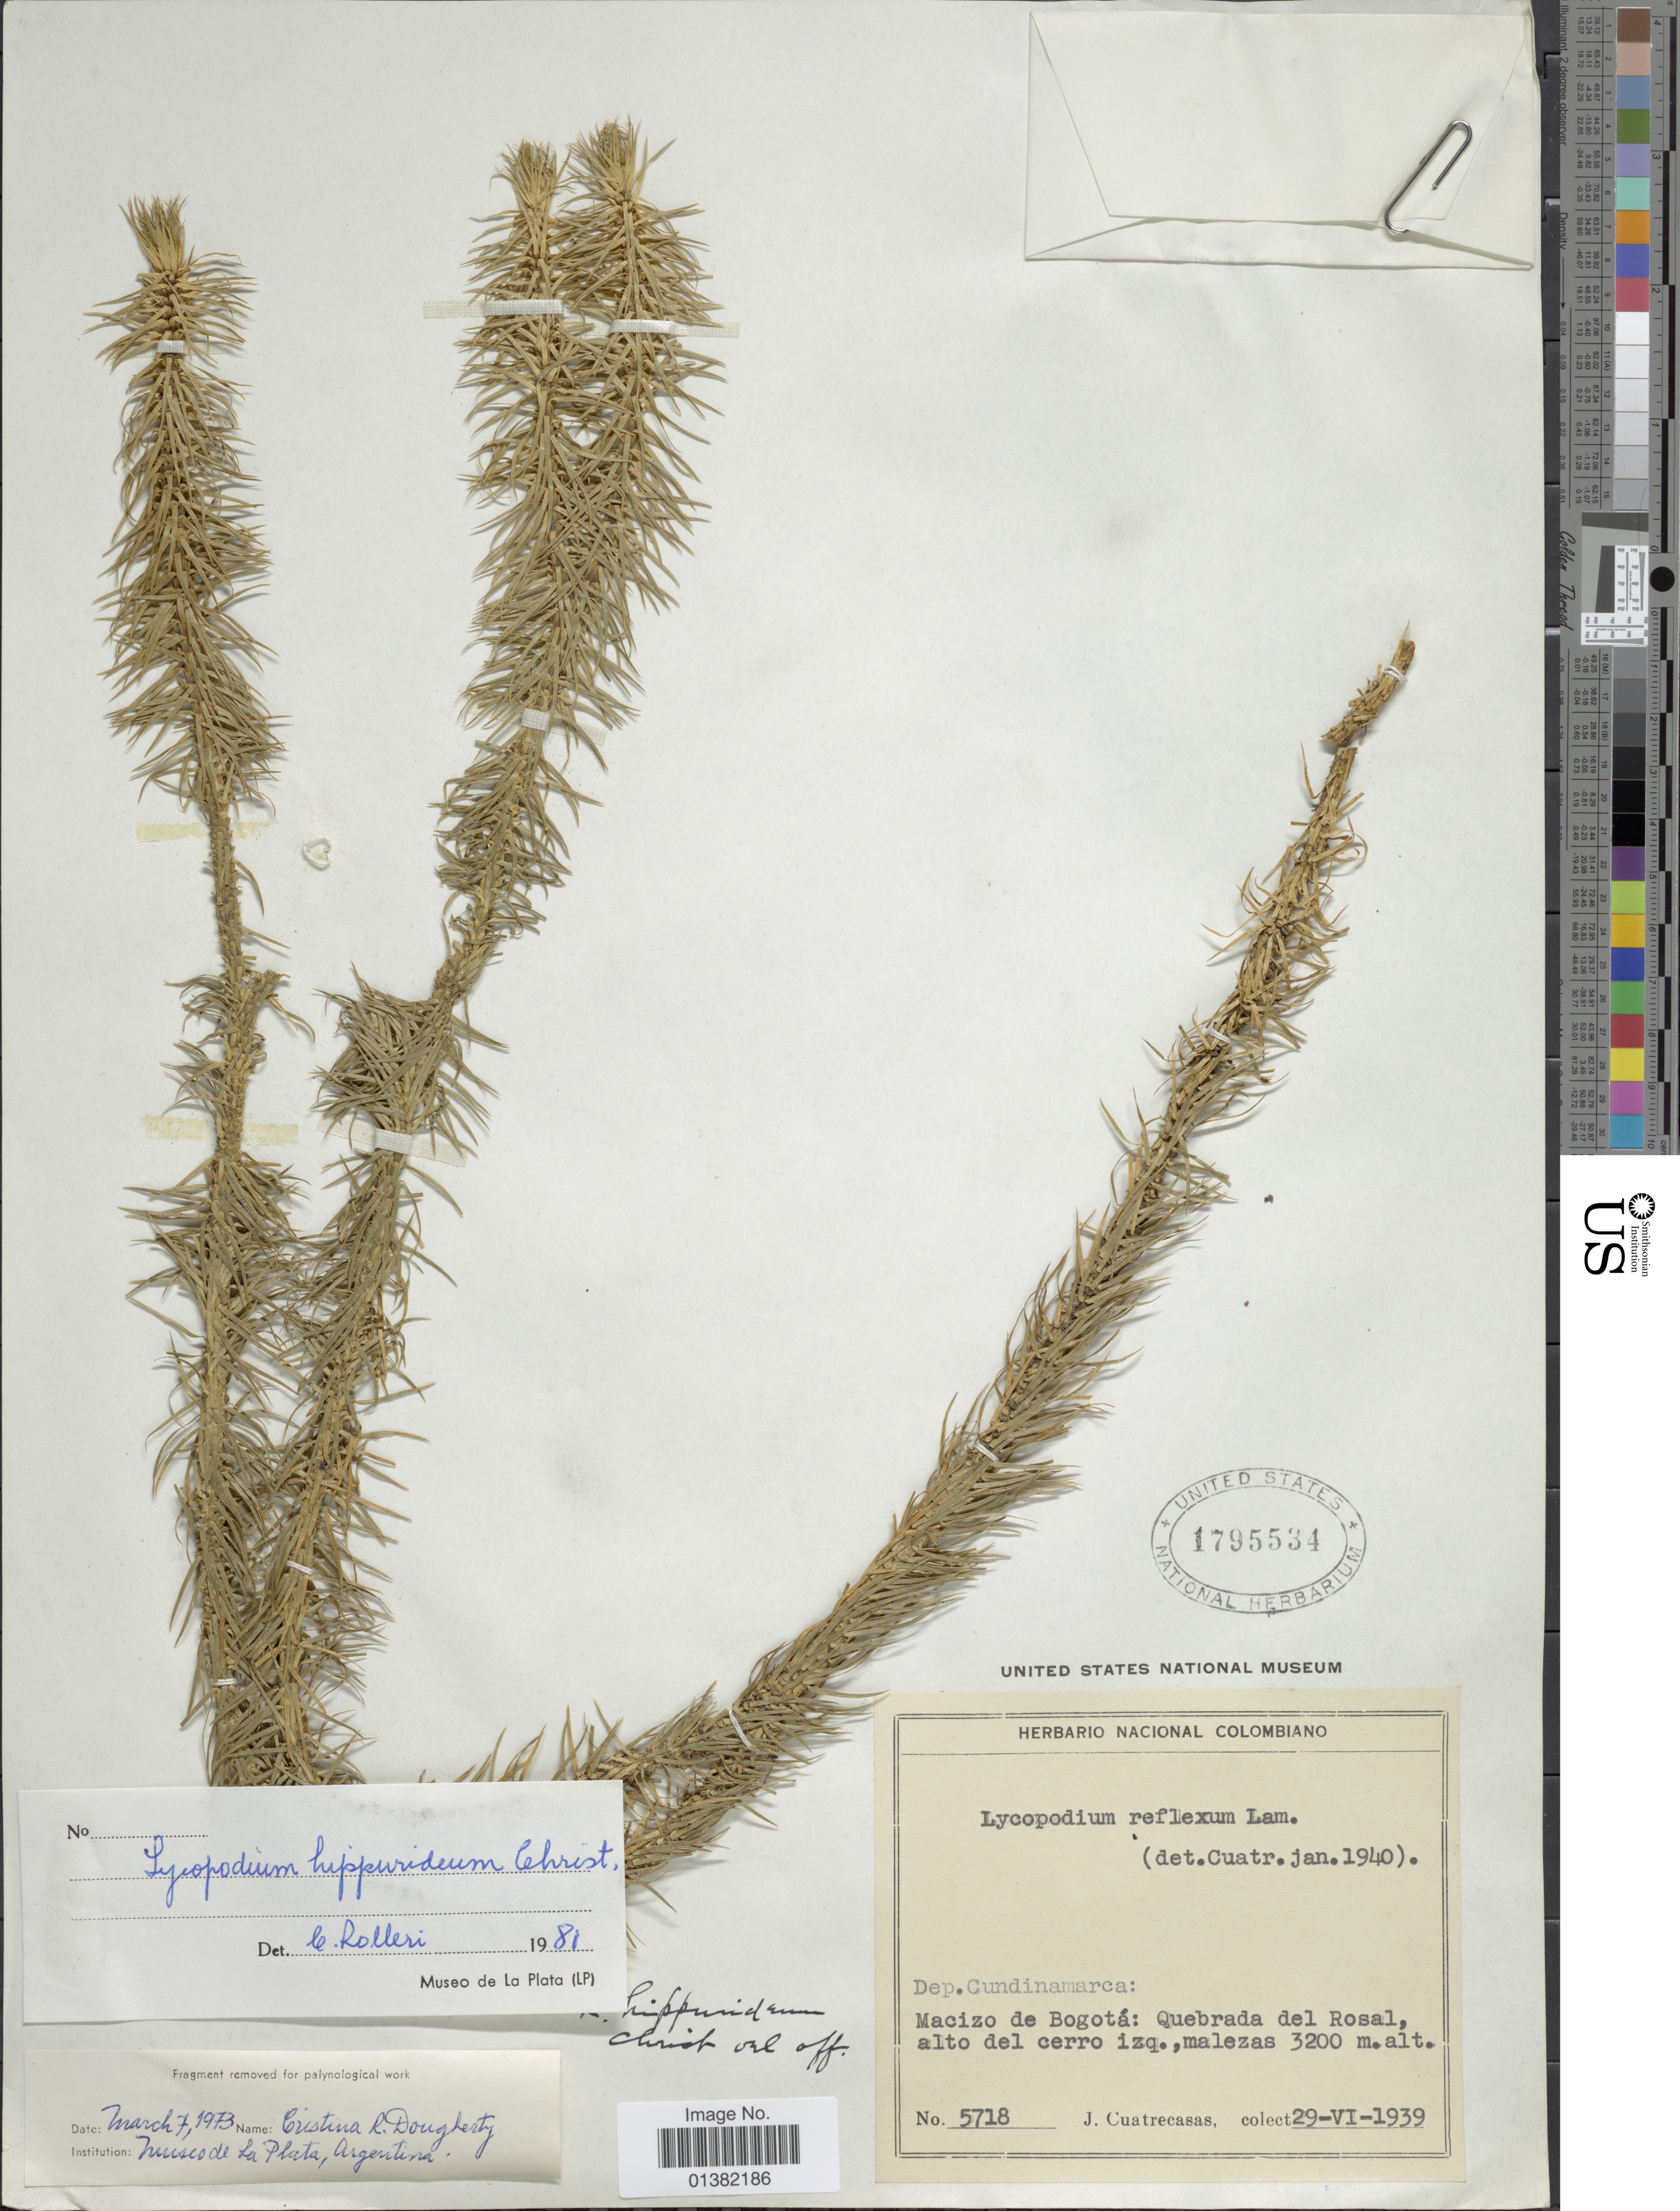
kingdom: Plantae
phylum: Tracheophyta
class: Lycopodiopsida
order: Lycopodiales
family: Lycopodiaceae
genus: Phlegmariurus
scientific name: Phlegmariurus hippurideus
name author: (Christ) B. Øllg.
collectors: J. Cuatrecasas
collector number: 5718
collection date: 1939-06-29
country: Colombia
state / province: Cundinamarca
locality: Macizo de Bogotá: Quebrada del Rosal, alto del cerro izq., malezas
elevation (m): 3200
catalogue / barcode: US 1795534